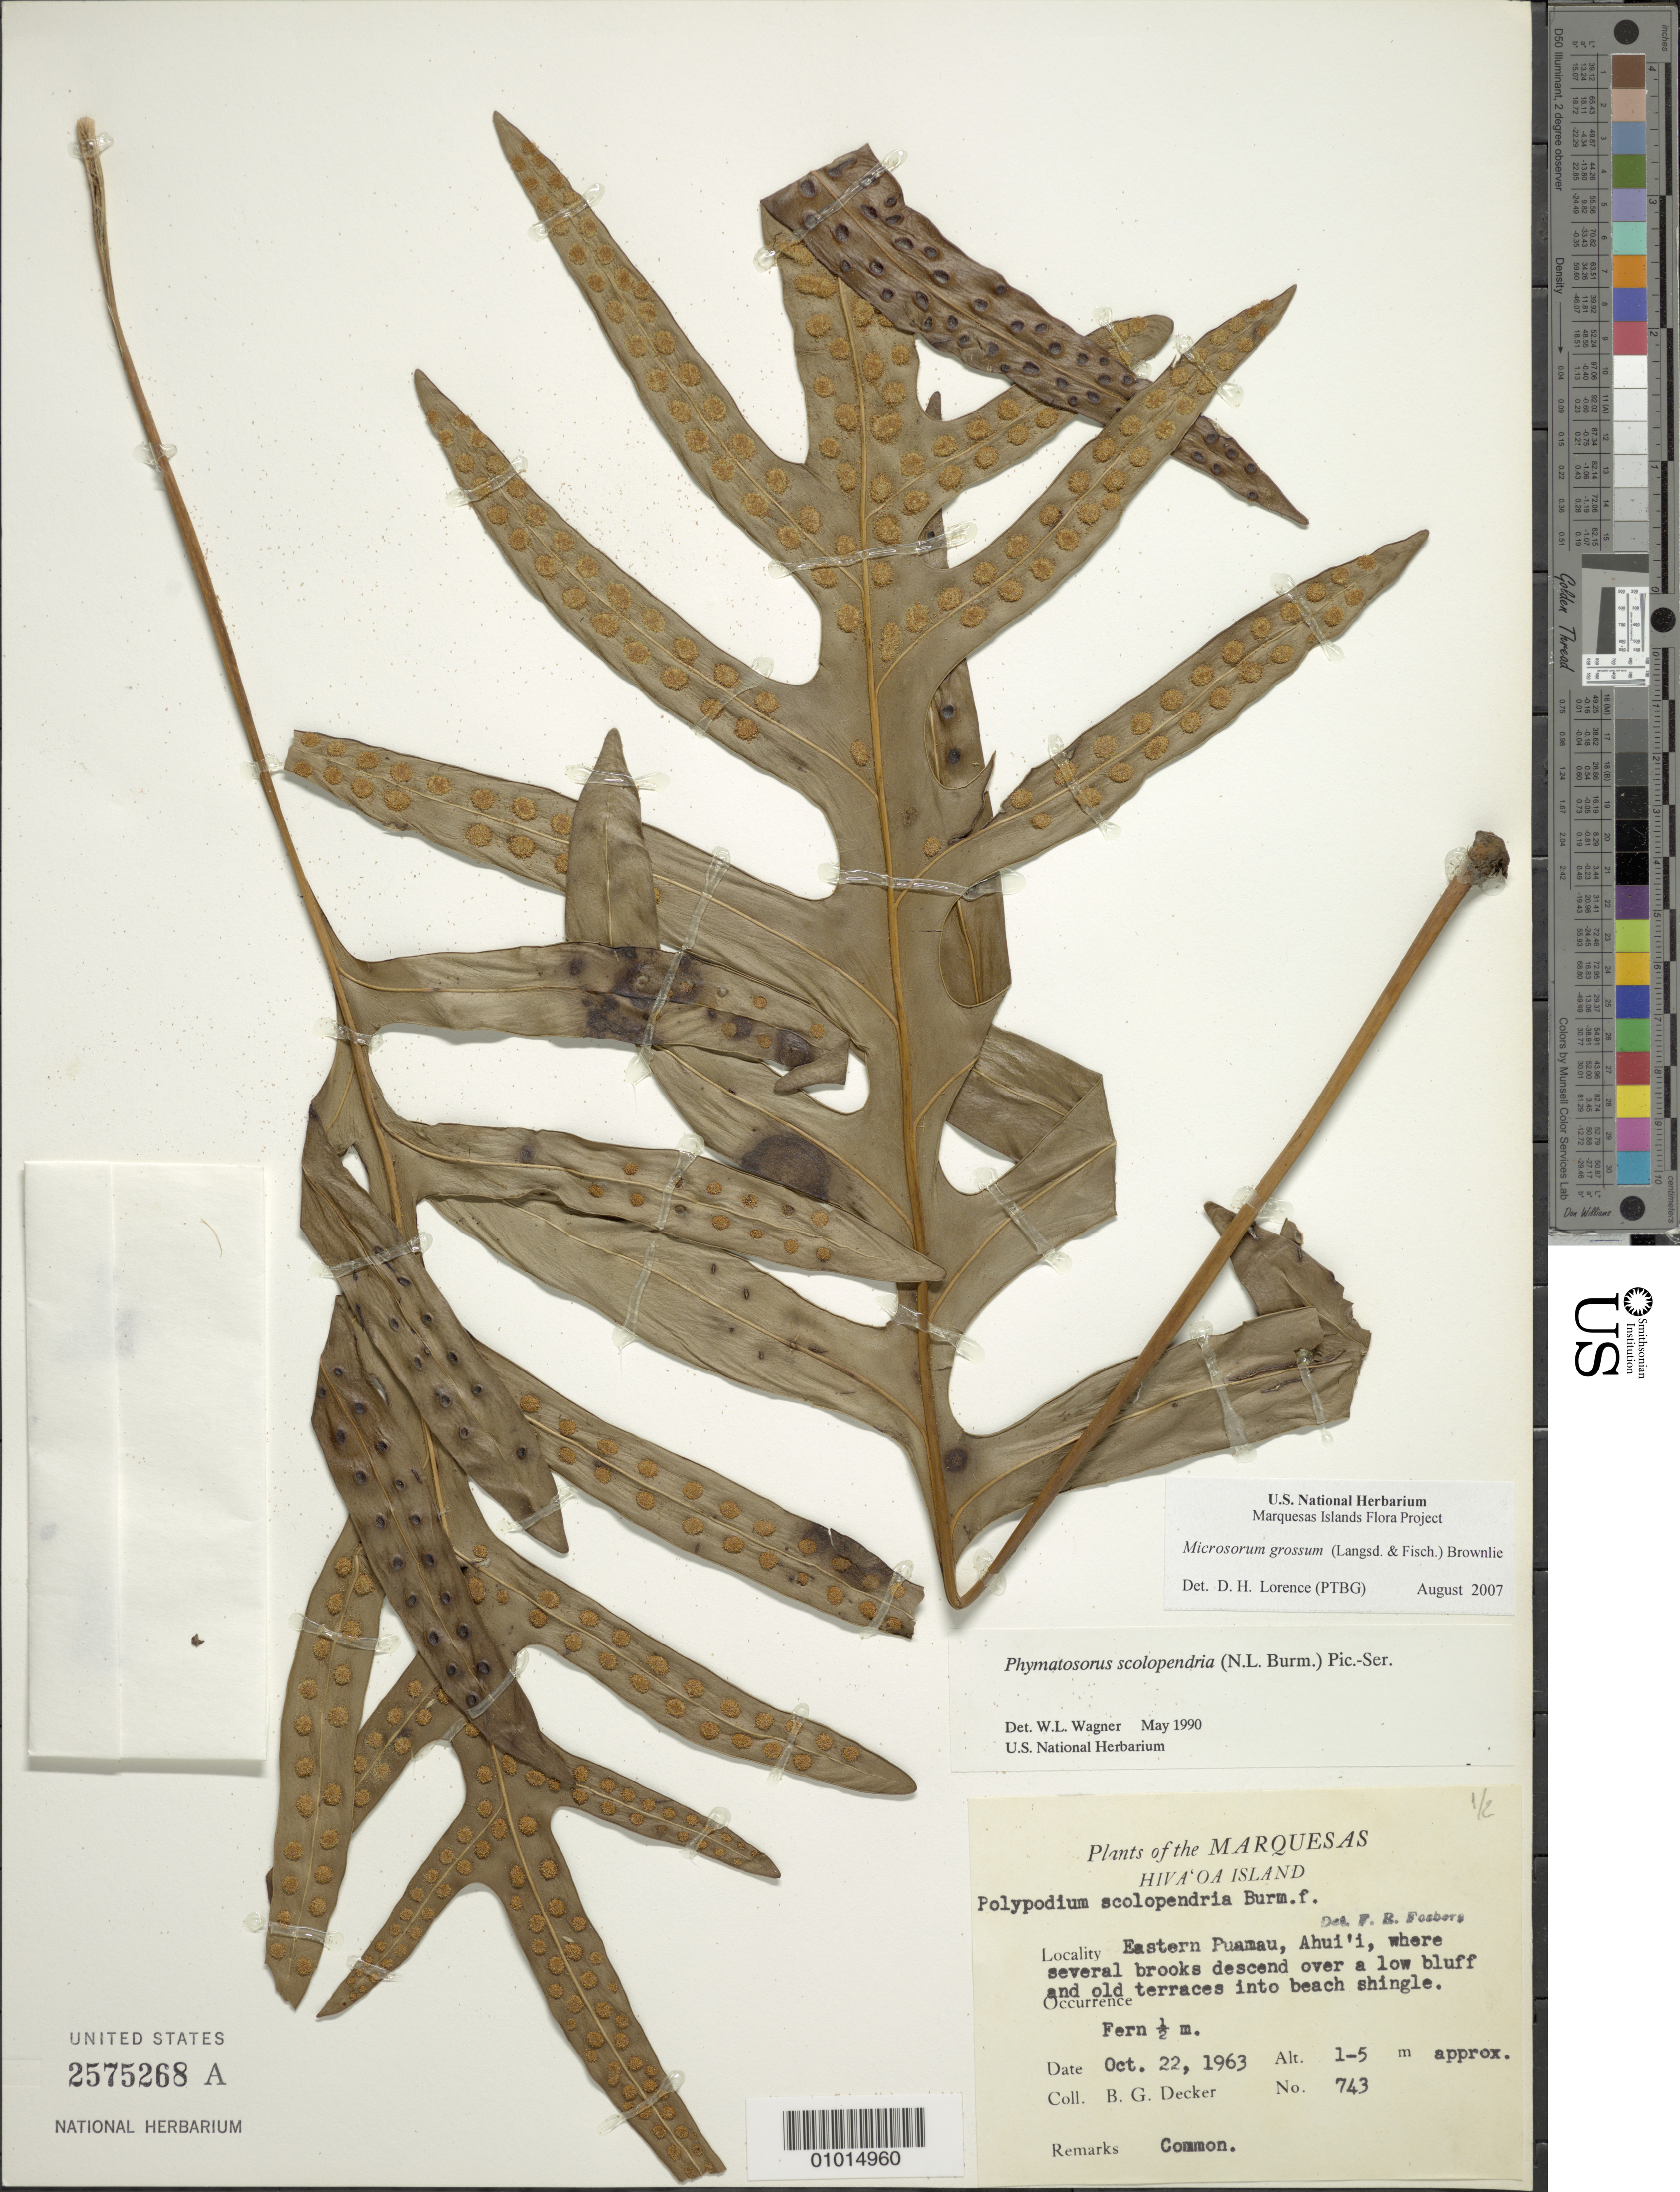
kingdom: Plantae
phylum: Tracheophyta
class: Polypodiopsida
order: Polypodiales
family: Polypodiaceae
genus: Microsorum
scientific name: Microsorum grossum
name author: (Langsd. & Fisch.) S.B. Andrews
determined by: Lorence, David H., (PTBG), National Tropical Botanical Garden (UNITED STATES)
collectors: B. G. Decker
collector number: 743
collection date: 1963-10-22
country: French Polynesia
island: Hiva Oa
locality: E Puamau, Ahui'i, where several brooks descend over a low bluff and old terraces on beach shingle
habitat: common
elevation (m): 1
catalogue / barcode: US 2575268A